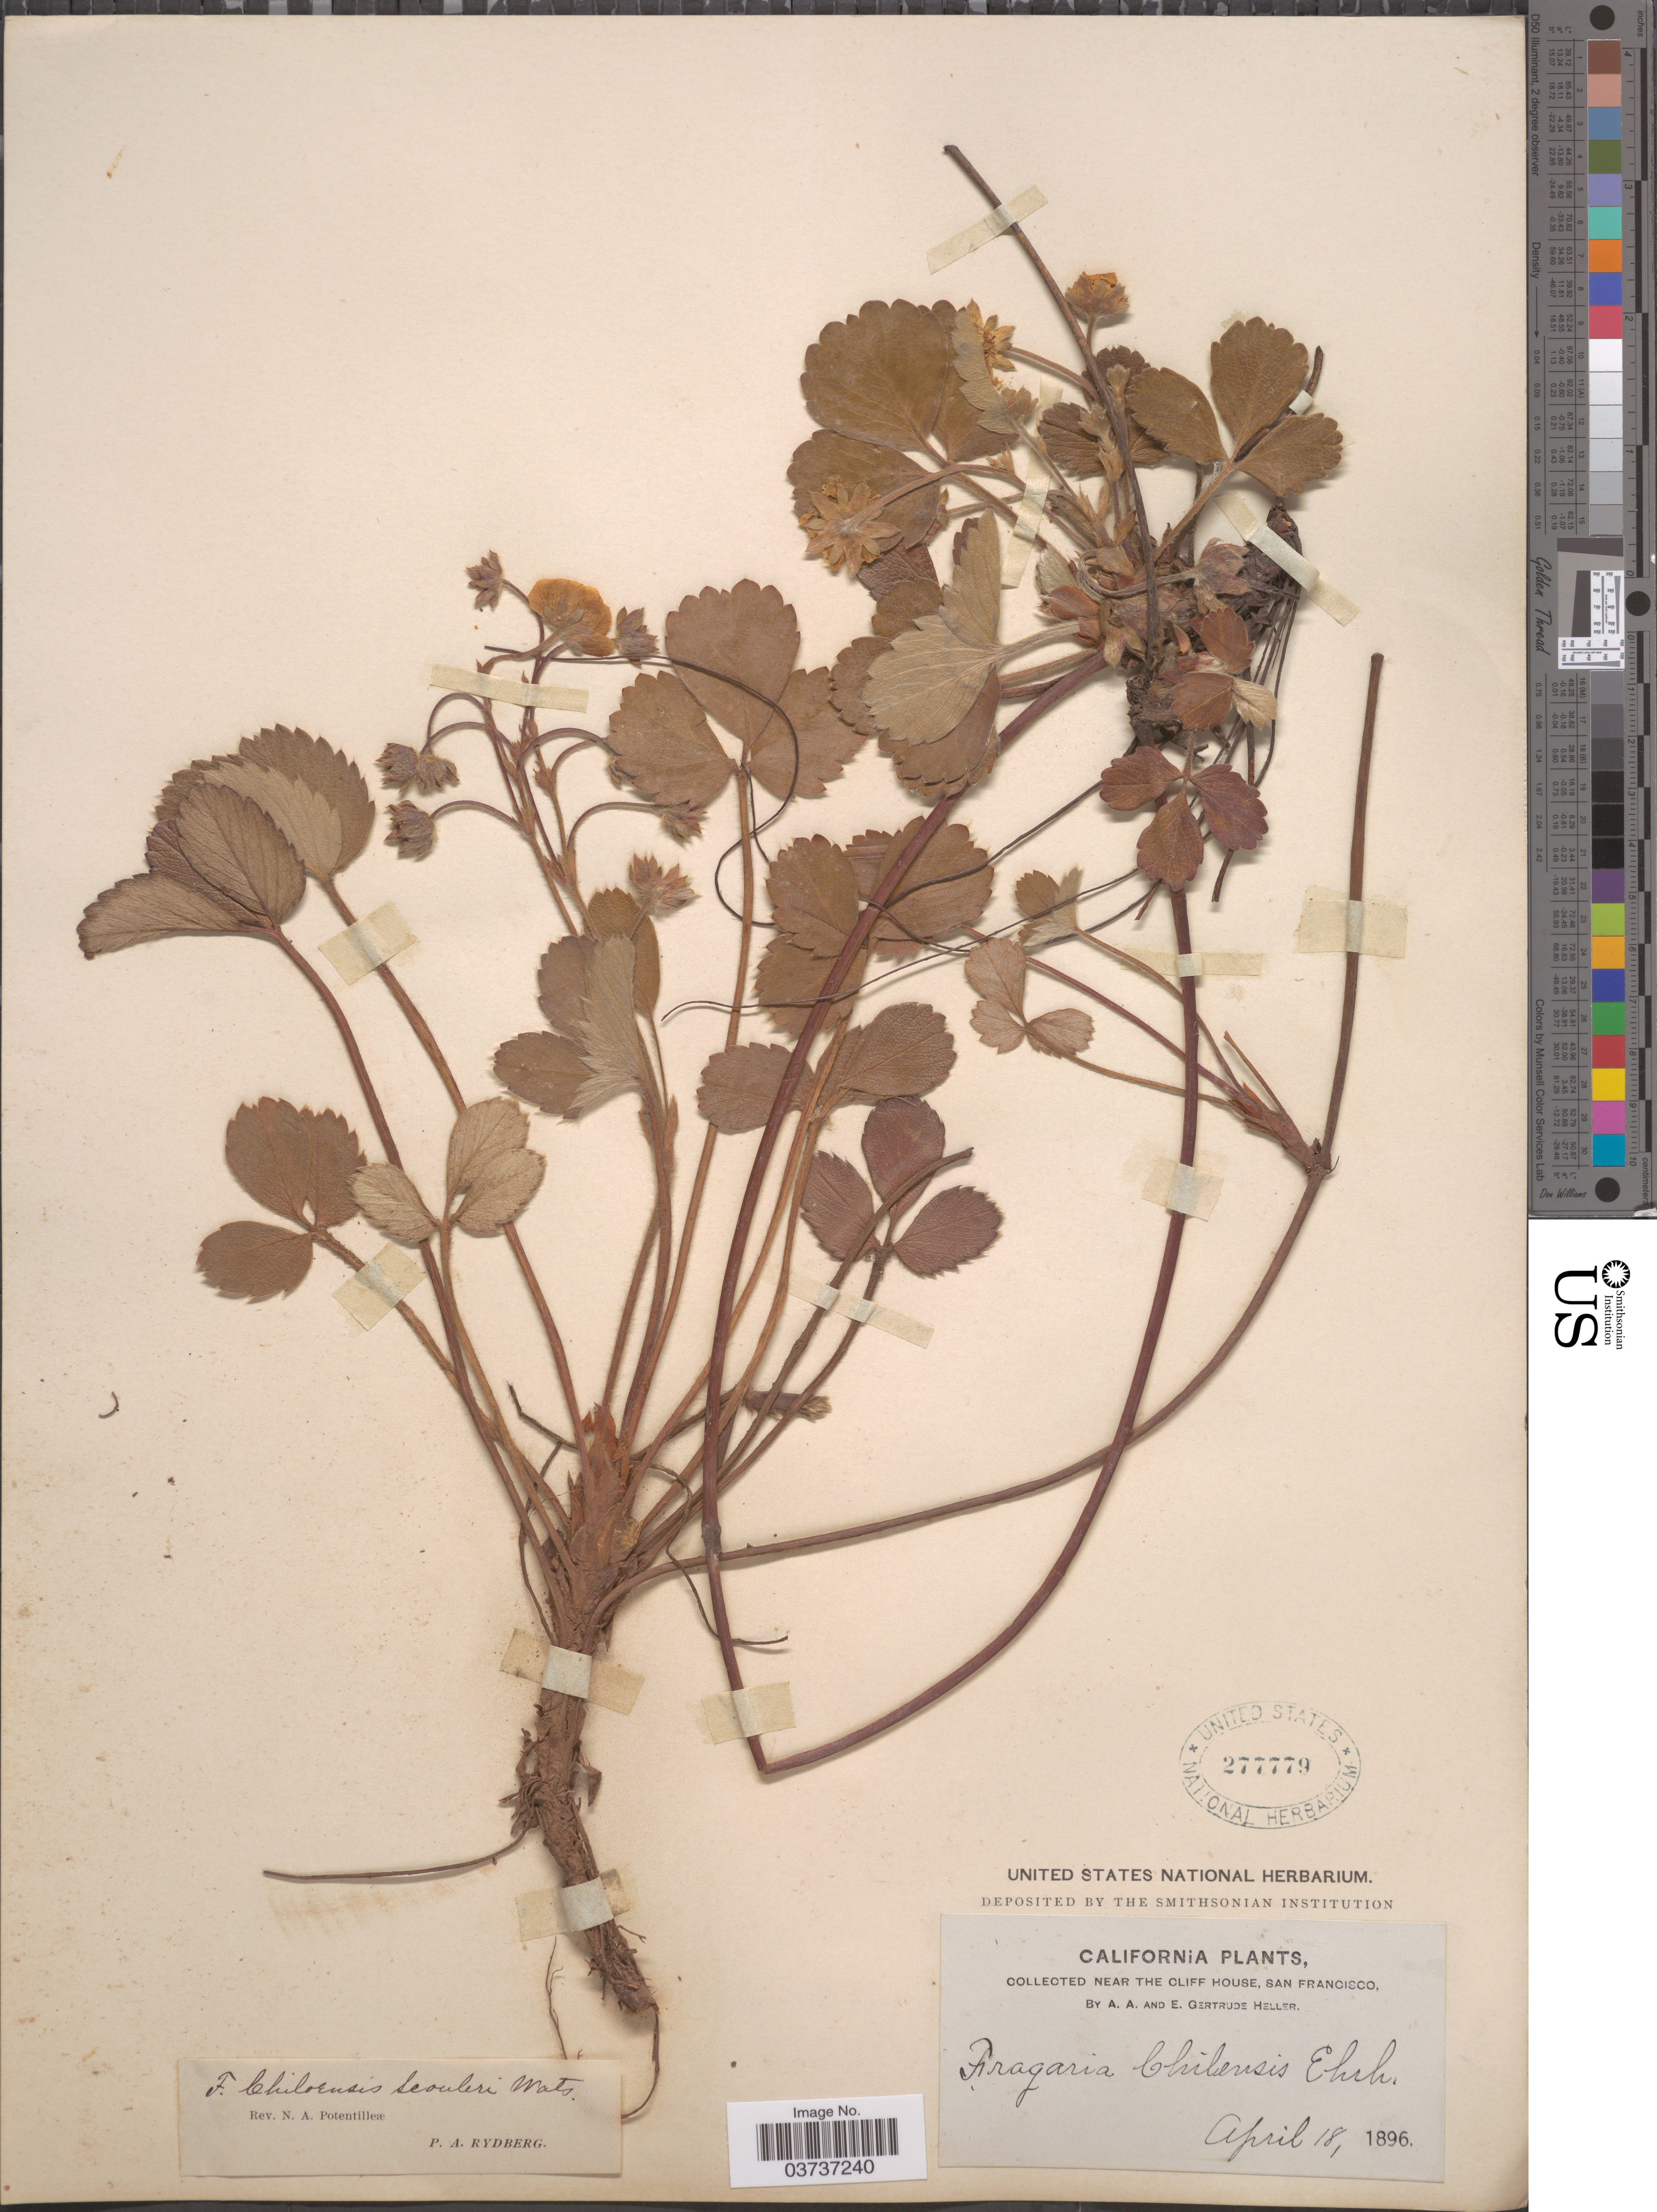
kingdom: Plantae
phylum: Tracheophyta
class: Magnoliopsida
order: Rosales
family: Rosaceae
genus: Fragaria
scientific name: Fragaria chiloensis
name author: (L.) Mill.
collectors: A. A. Heller & E. G. Heller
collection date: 1896-04-18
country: United States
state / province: California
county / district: San Francisco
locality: Near the Cliff House, San Francisco.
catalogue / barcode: US 277779